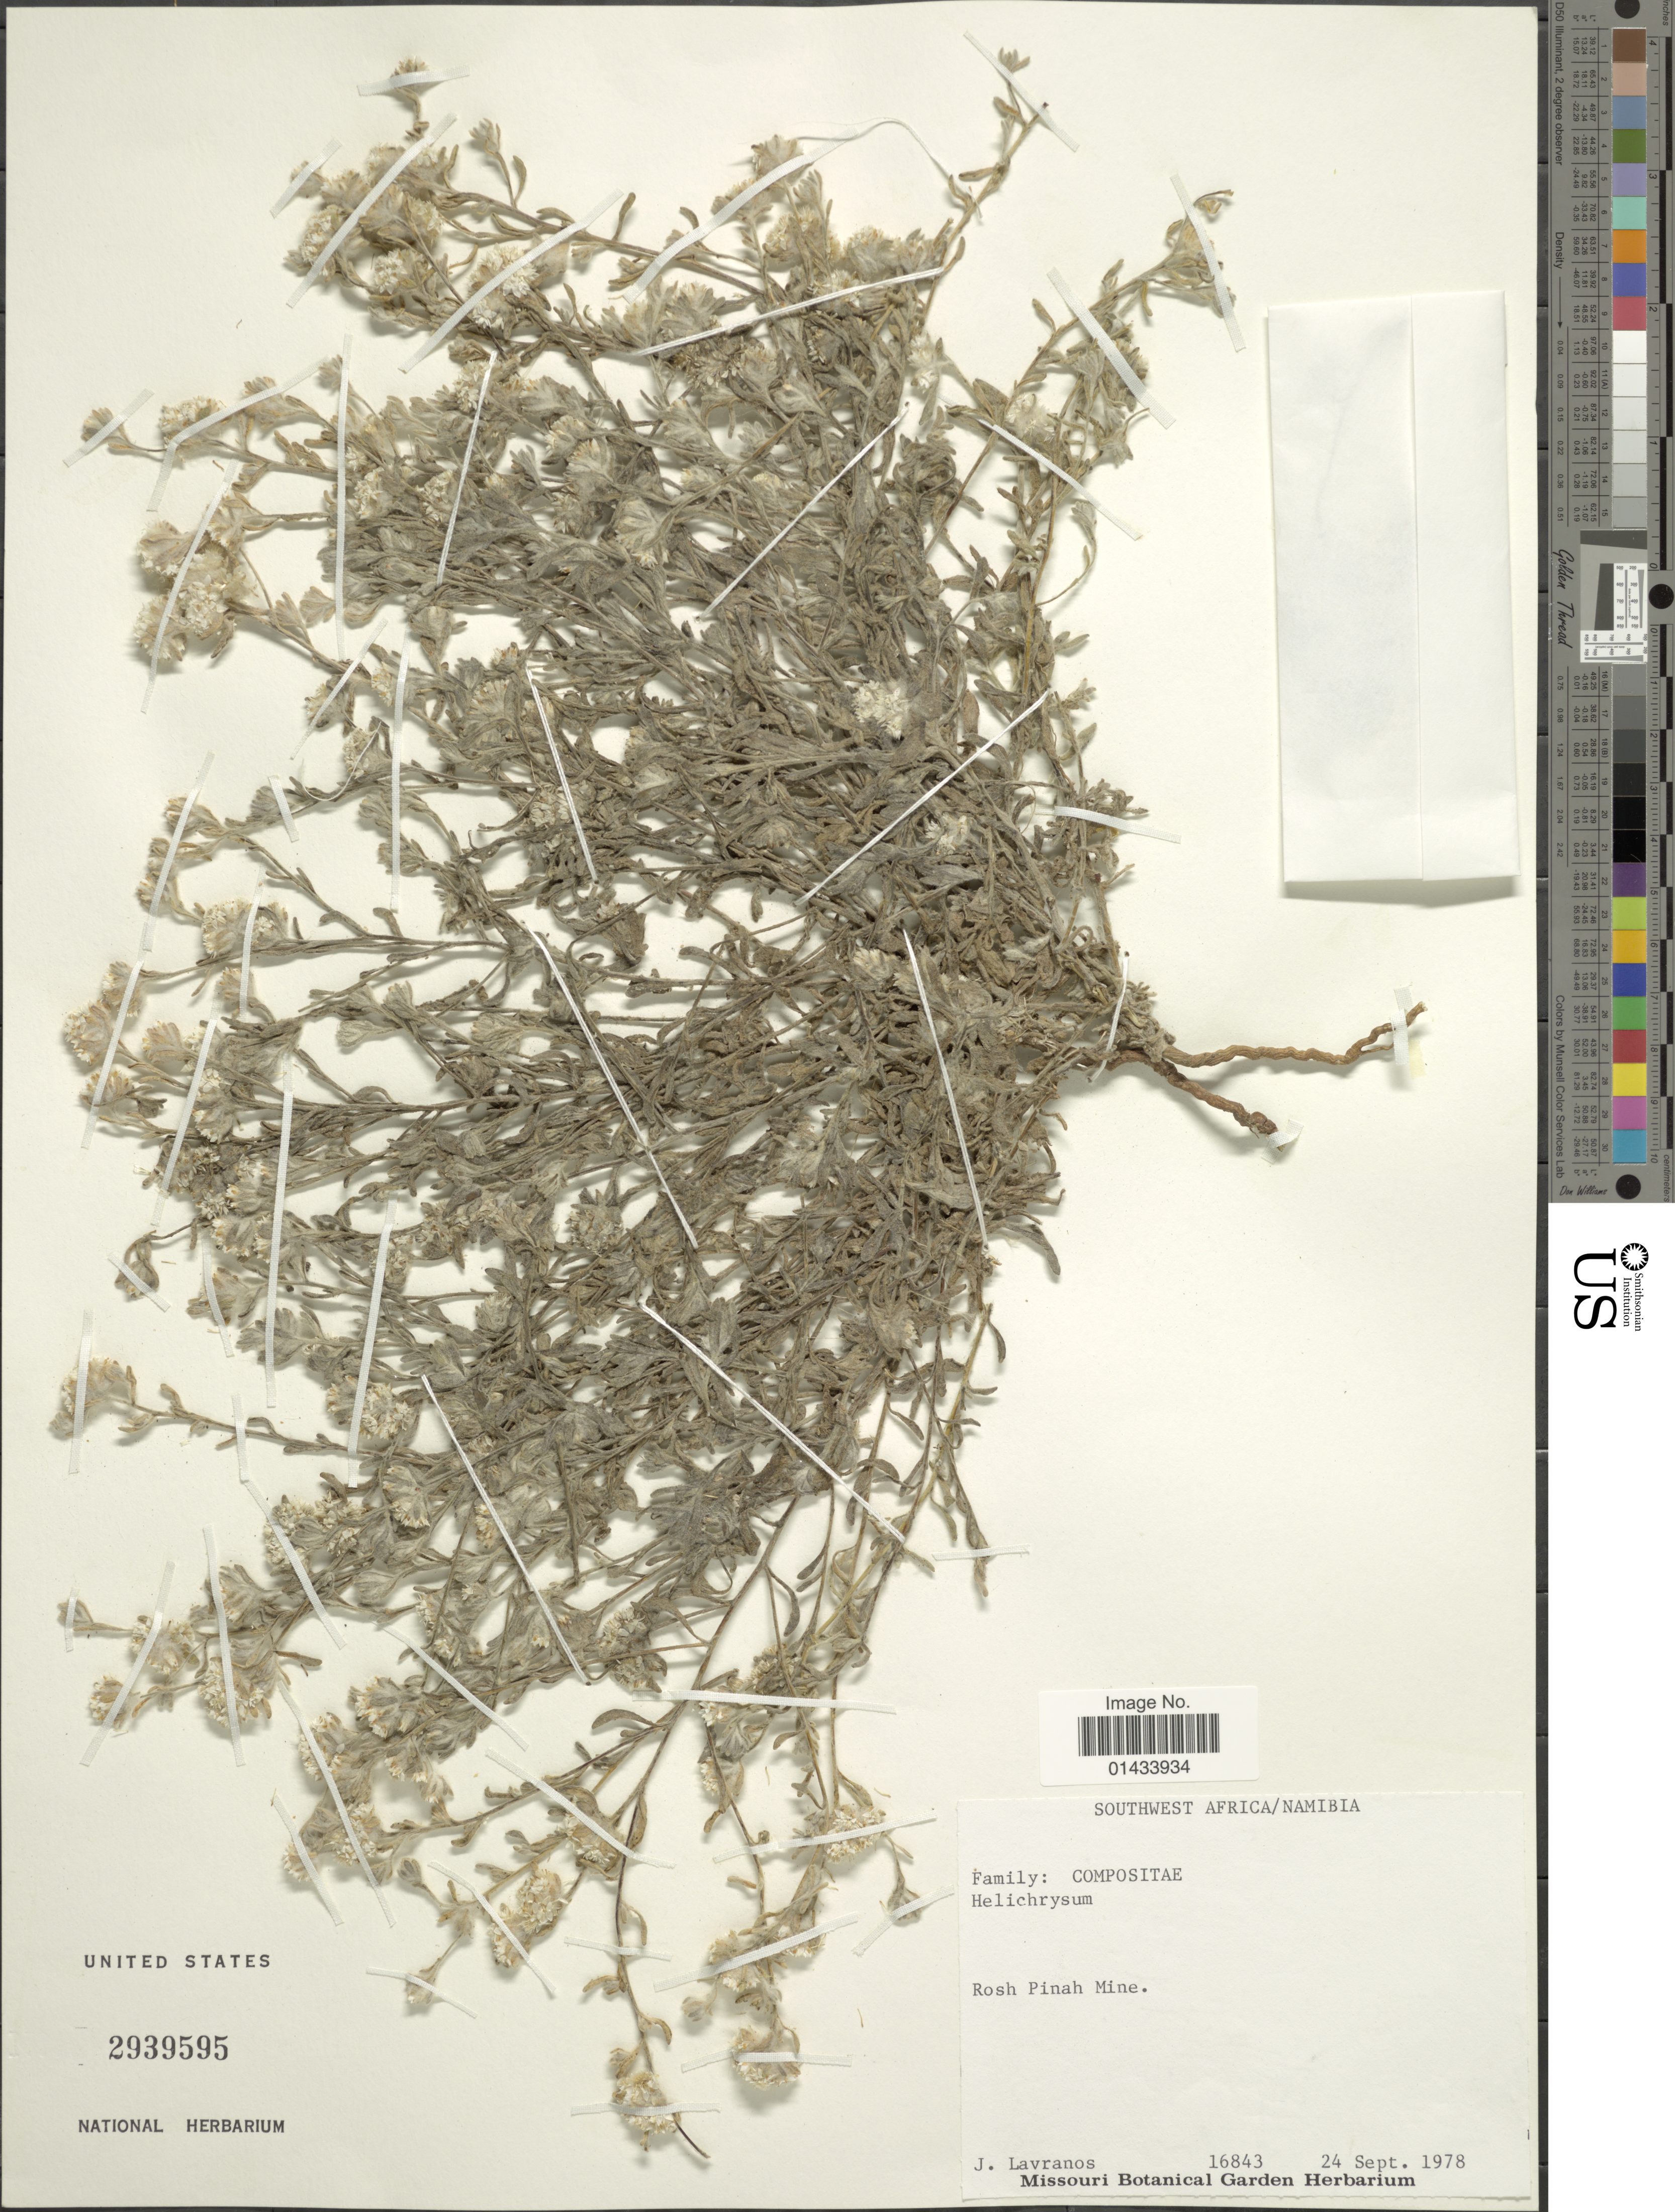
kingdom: Plantae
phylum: Tracheophyta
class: Magnoliopsida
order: Asterales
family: Asteraceae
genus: Helichrysum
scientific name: Helichrysum sp.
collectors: J. Lavranos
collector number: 16843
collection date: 1978-09-24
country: Namibia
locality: Southwest Africa, Rosh Pinah Mine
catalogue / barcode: US 2939595